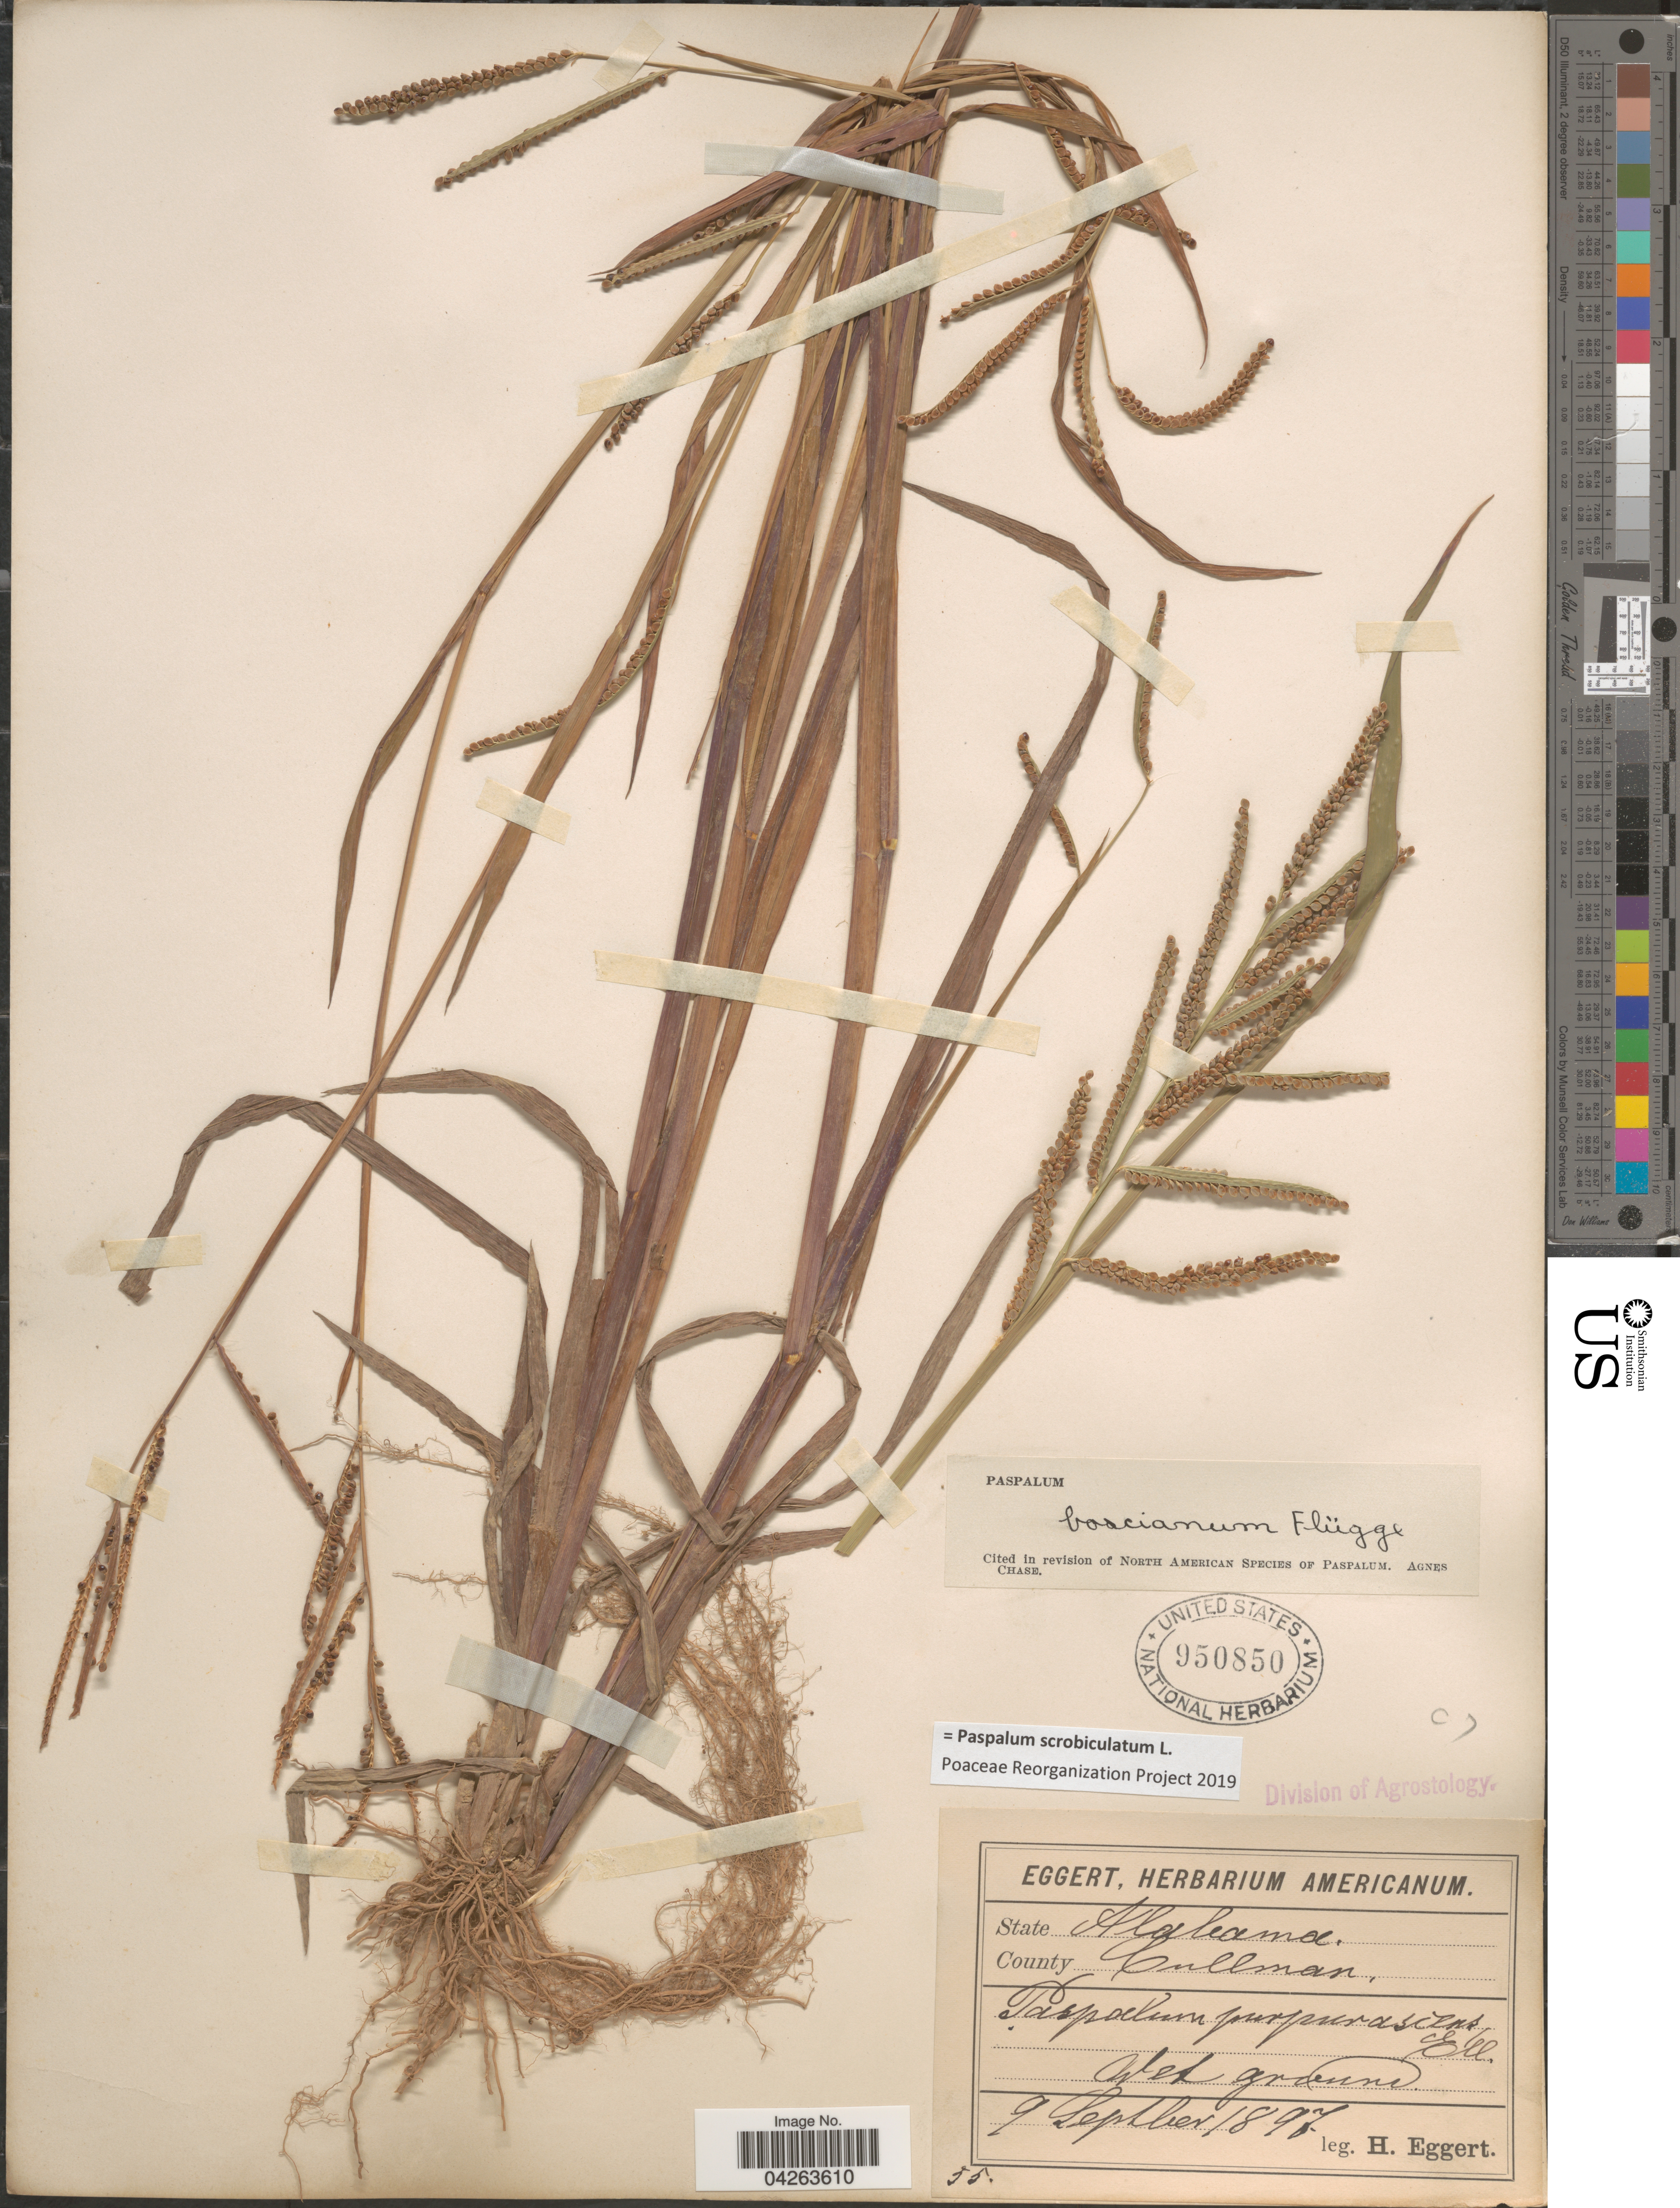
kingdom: Plantae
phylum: Tracheophyta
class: Liliopsida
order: Poales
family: Poaceae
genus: Paspalum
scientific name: Paspalum scrobiculatum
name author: L.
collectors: H. Eggert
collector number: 55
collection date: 1897-09-09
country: United States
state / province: Alabama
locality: County Cullman.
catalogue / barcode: US 950850